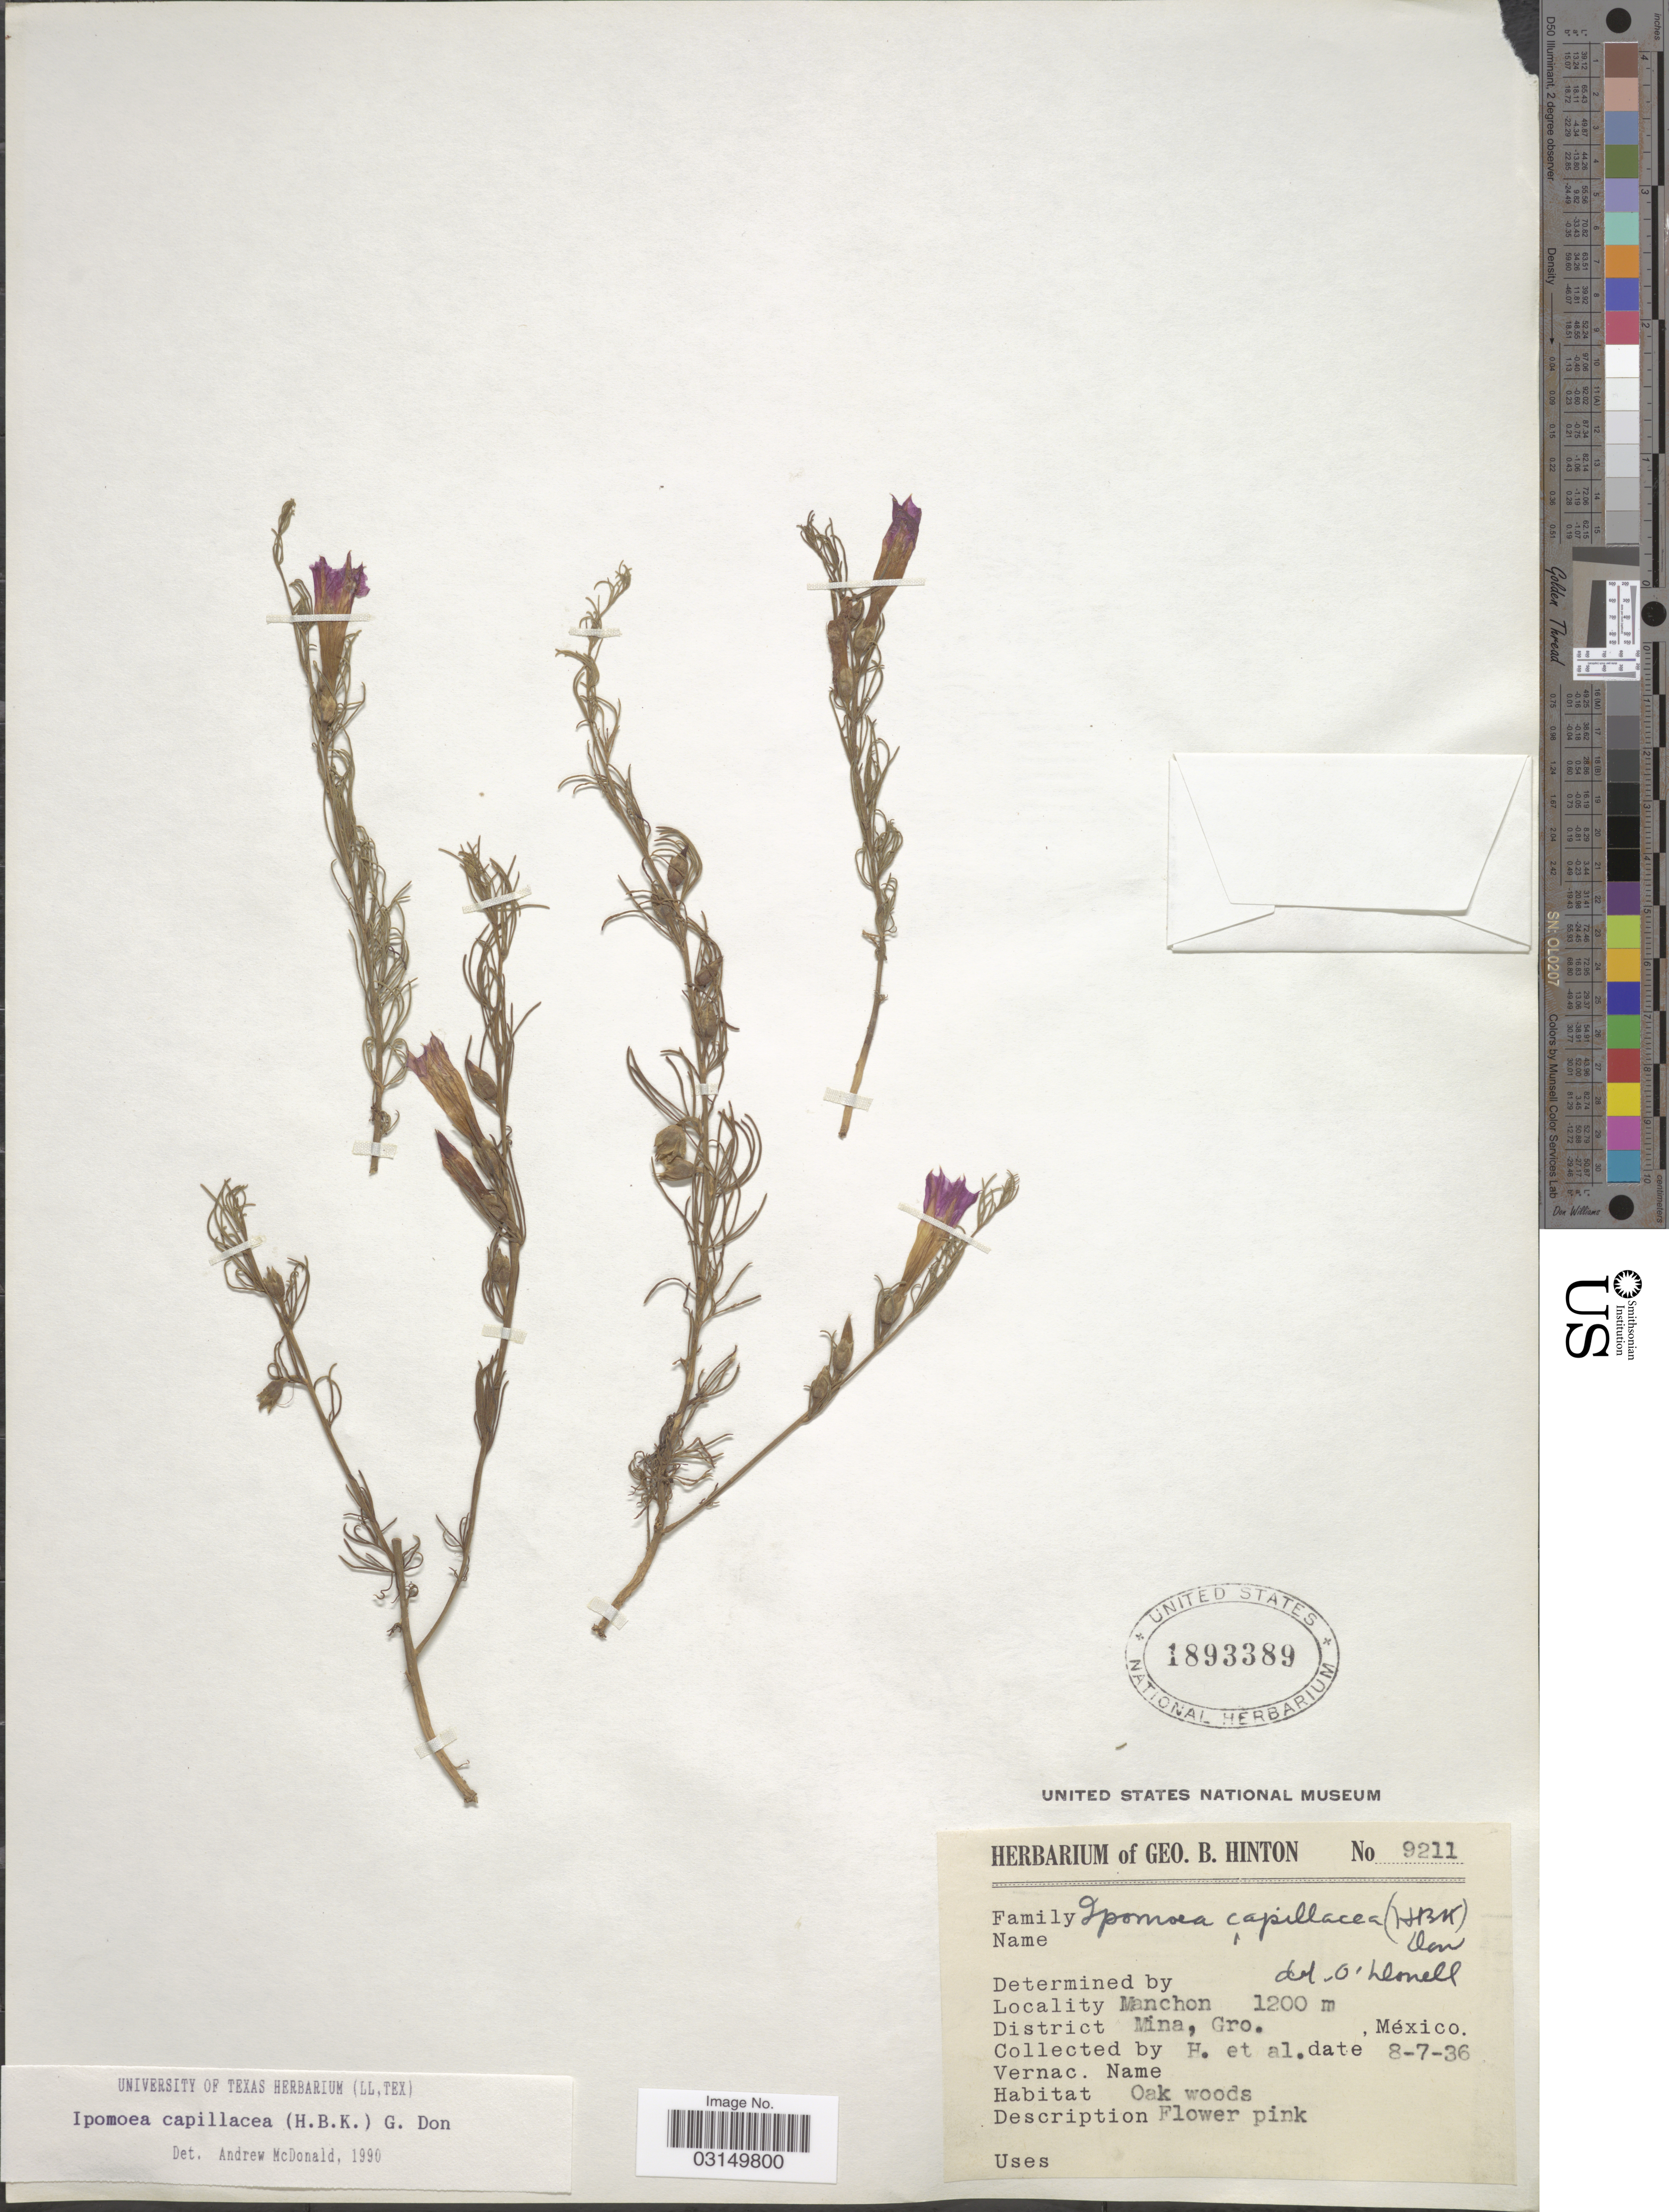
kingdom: Plantae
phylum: Tracheophyta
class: Magnoliopsida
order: Solanales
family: Convolvulaceae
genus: Ipomoea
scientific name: Ipomoea capillacea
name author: (Kunth) G. Don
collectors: G. B. Hinton & et al.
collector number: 9211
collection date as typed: Transcribed d/m/y: 8/7/36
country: Mexico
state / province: Guerrero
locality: Manchon, District Mina, Gro., México.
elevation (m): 1200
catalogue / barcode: US 1893389